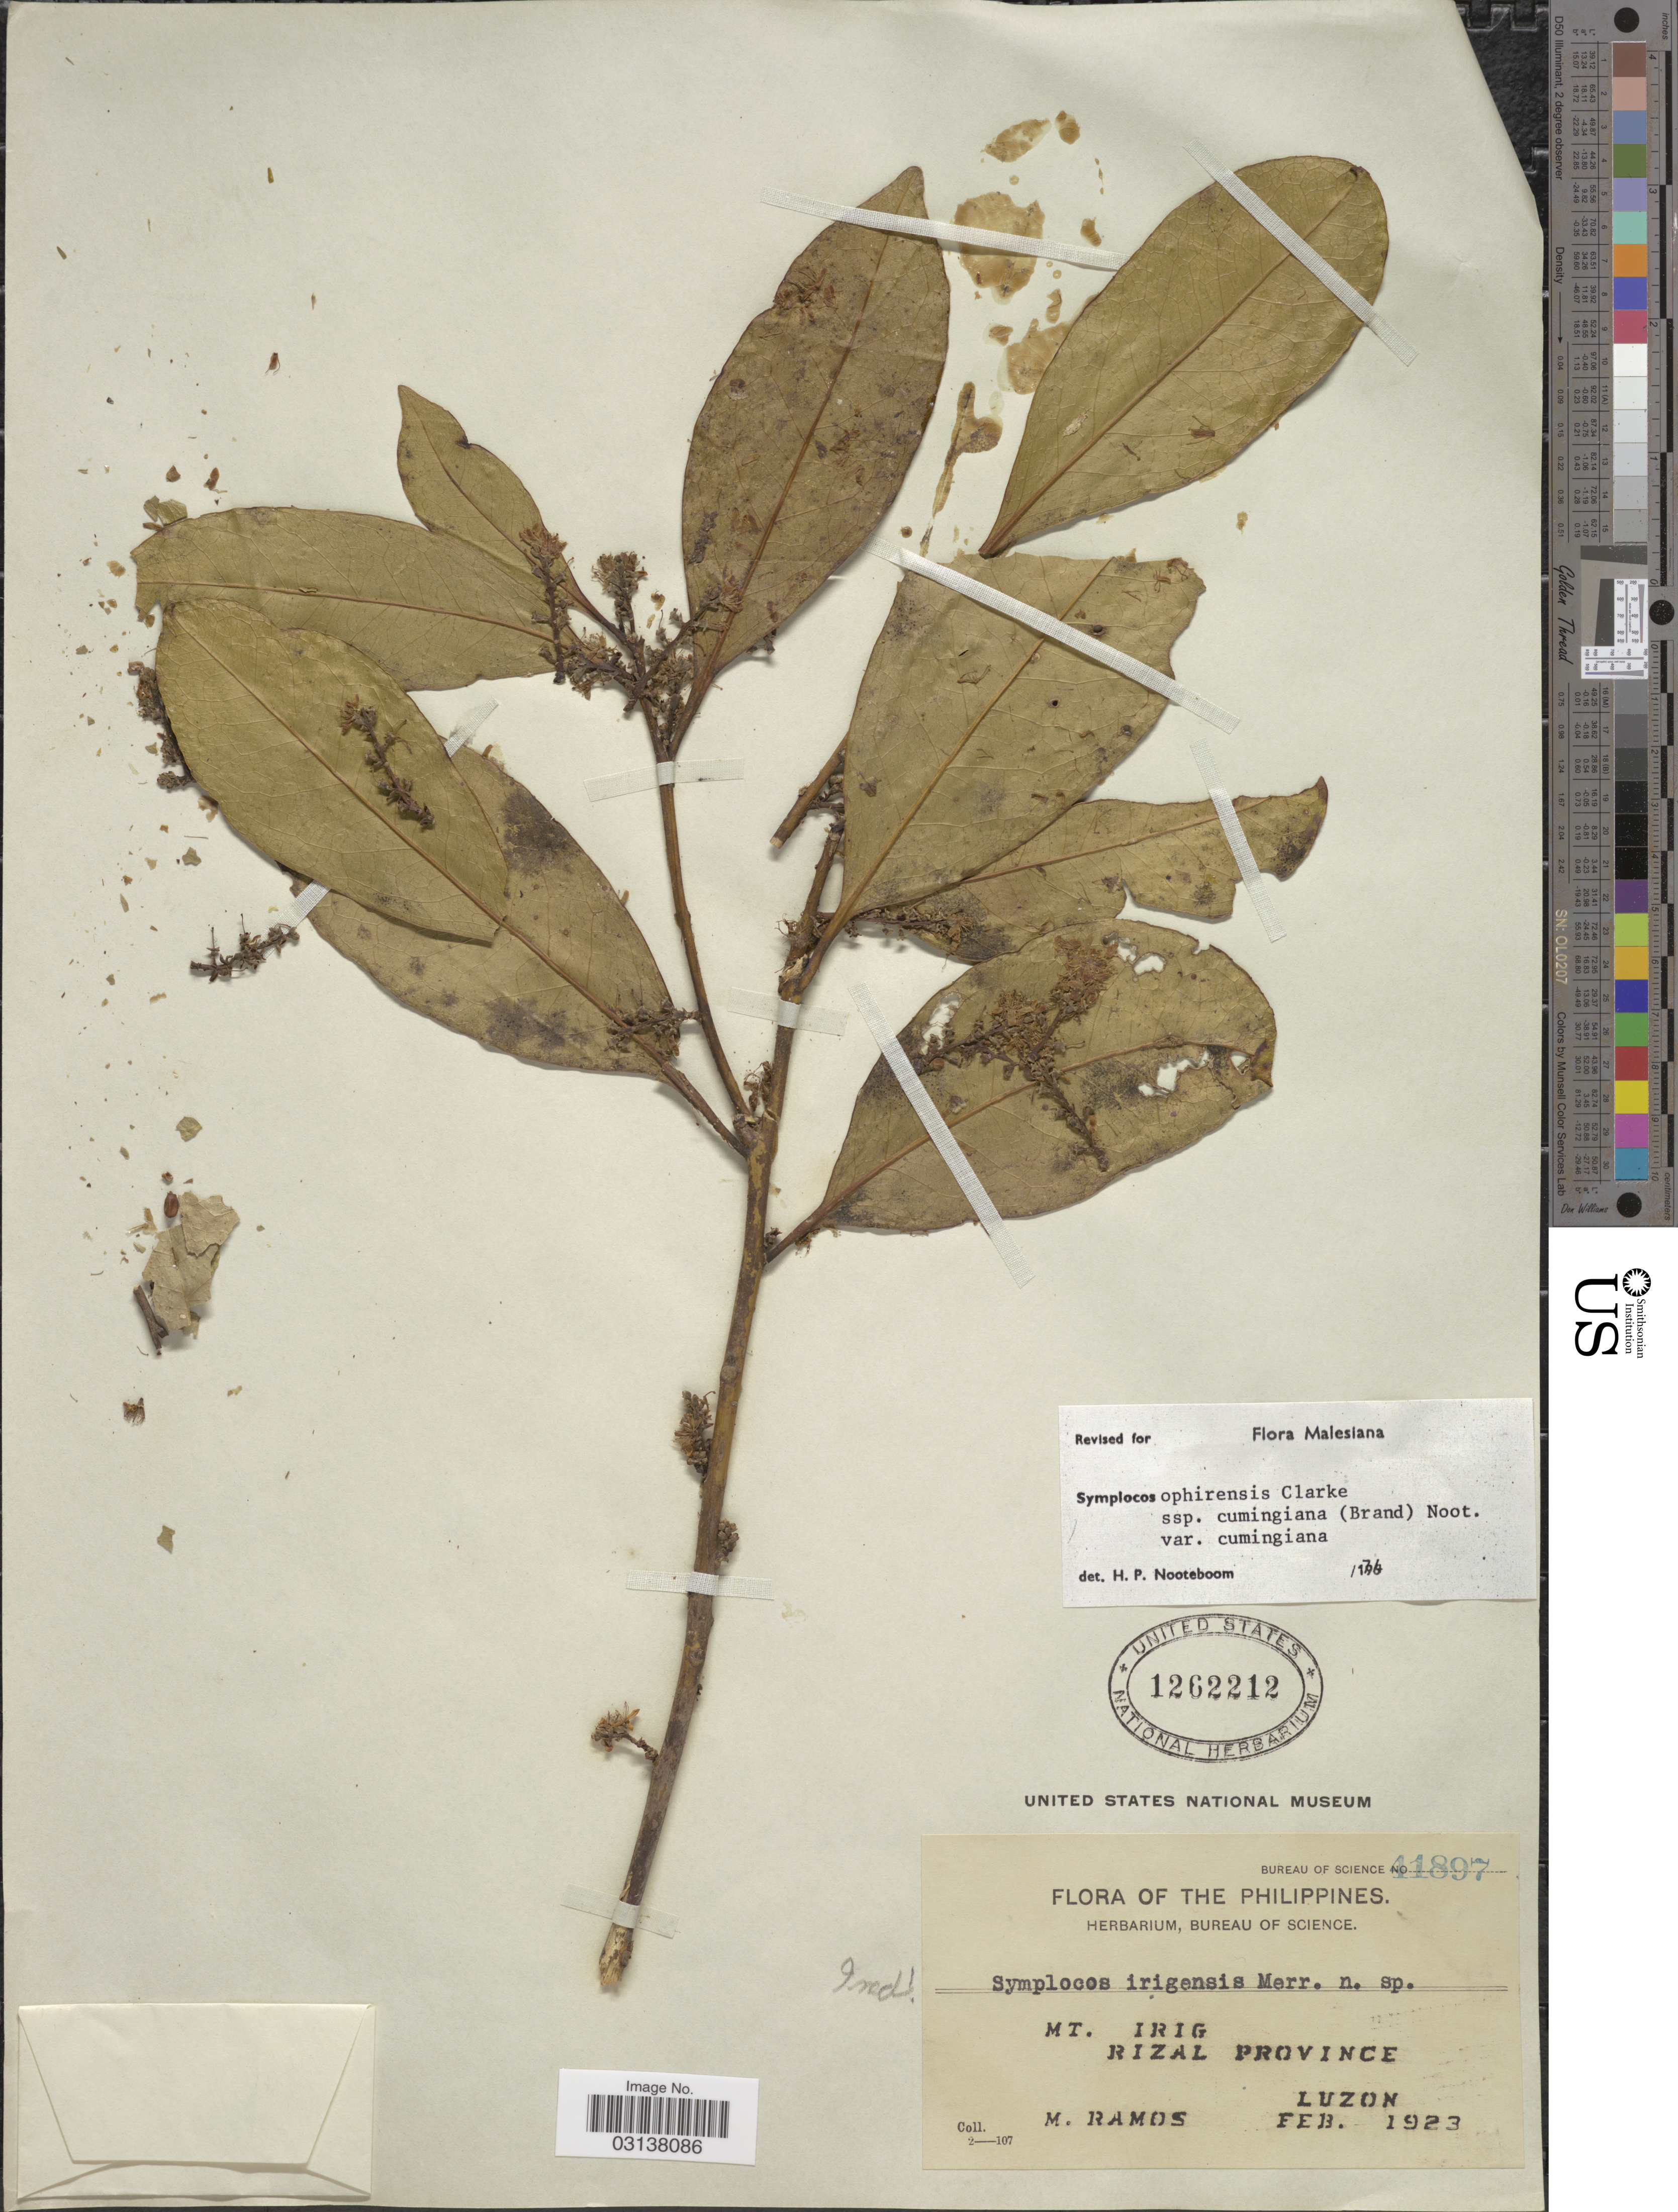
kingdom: Plantae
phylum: Tracheophyta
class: Magnoliopsida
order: Ericales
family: Symplocaceae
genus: Symplocos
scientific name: Symplocos ophirensis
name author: C.B. Clarke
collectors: M. Ramos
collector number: Bureau of Science 41897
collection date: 1923-02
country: Philippines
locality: The Philippines. Mt. Irig. Rizal Province Luzon.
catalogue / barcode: US 1262212